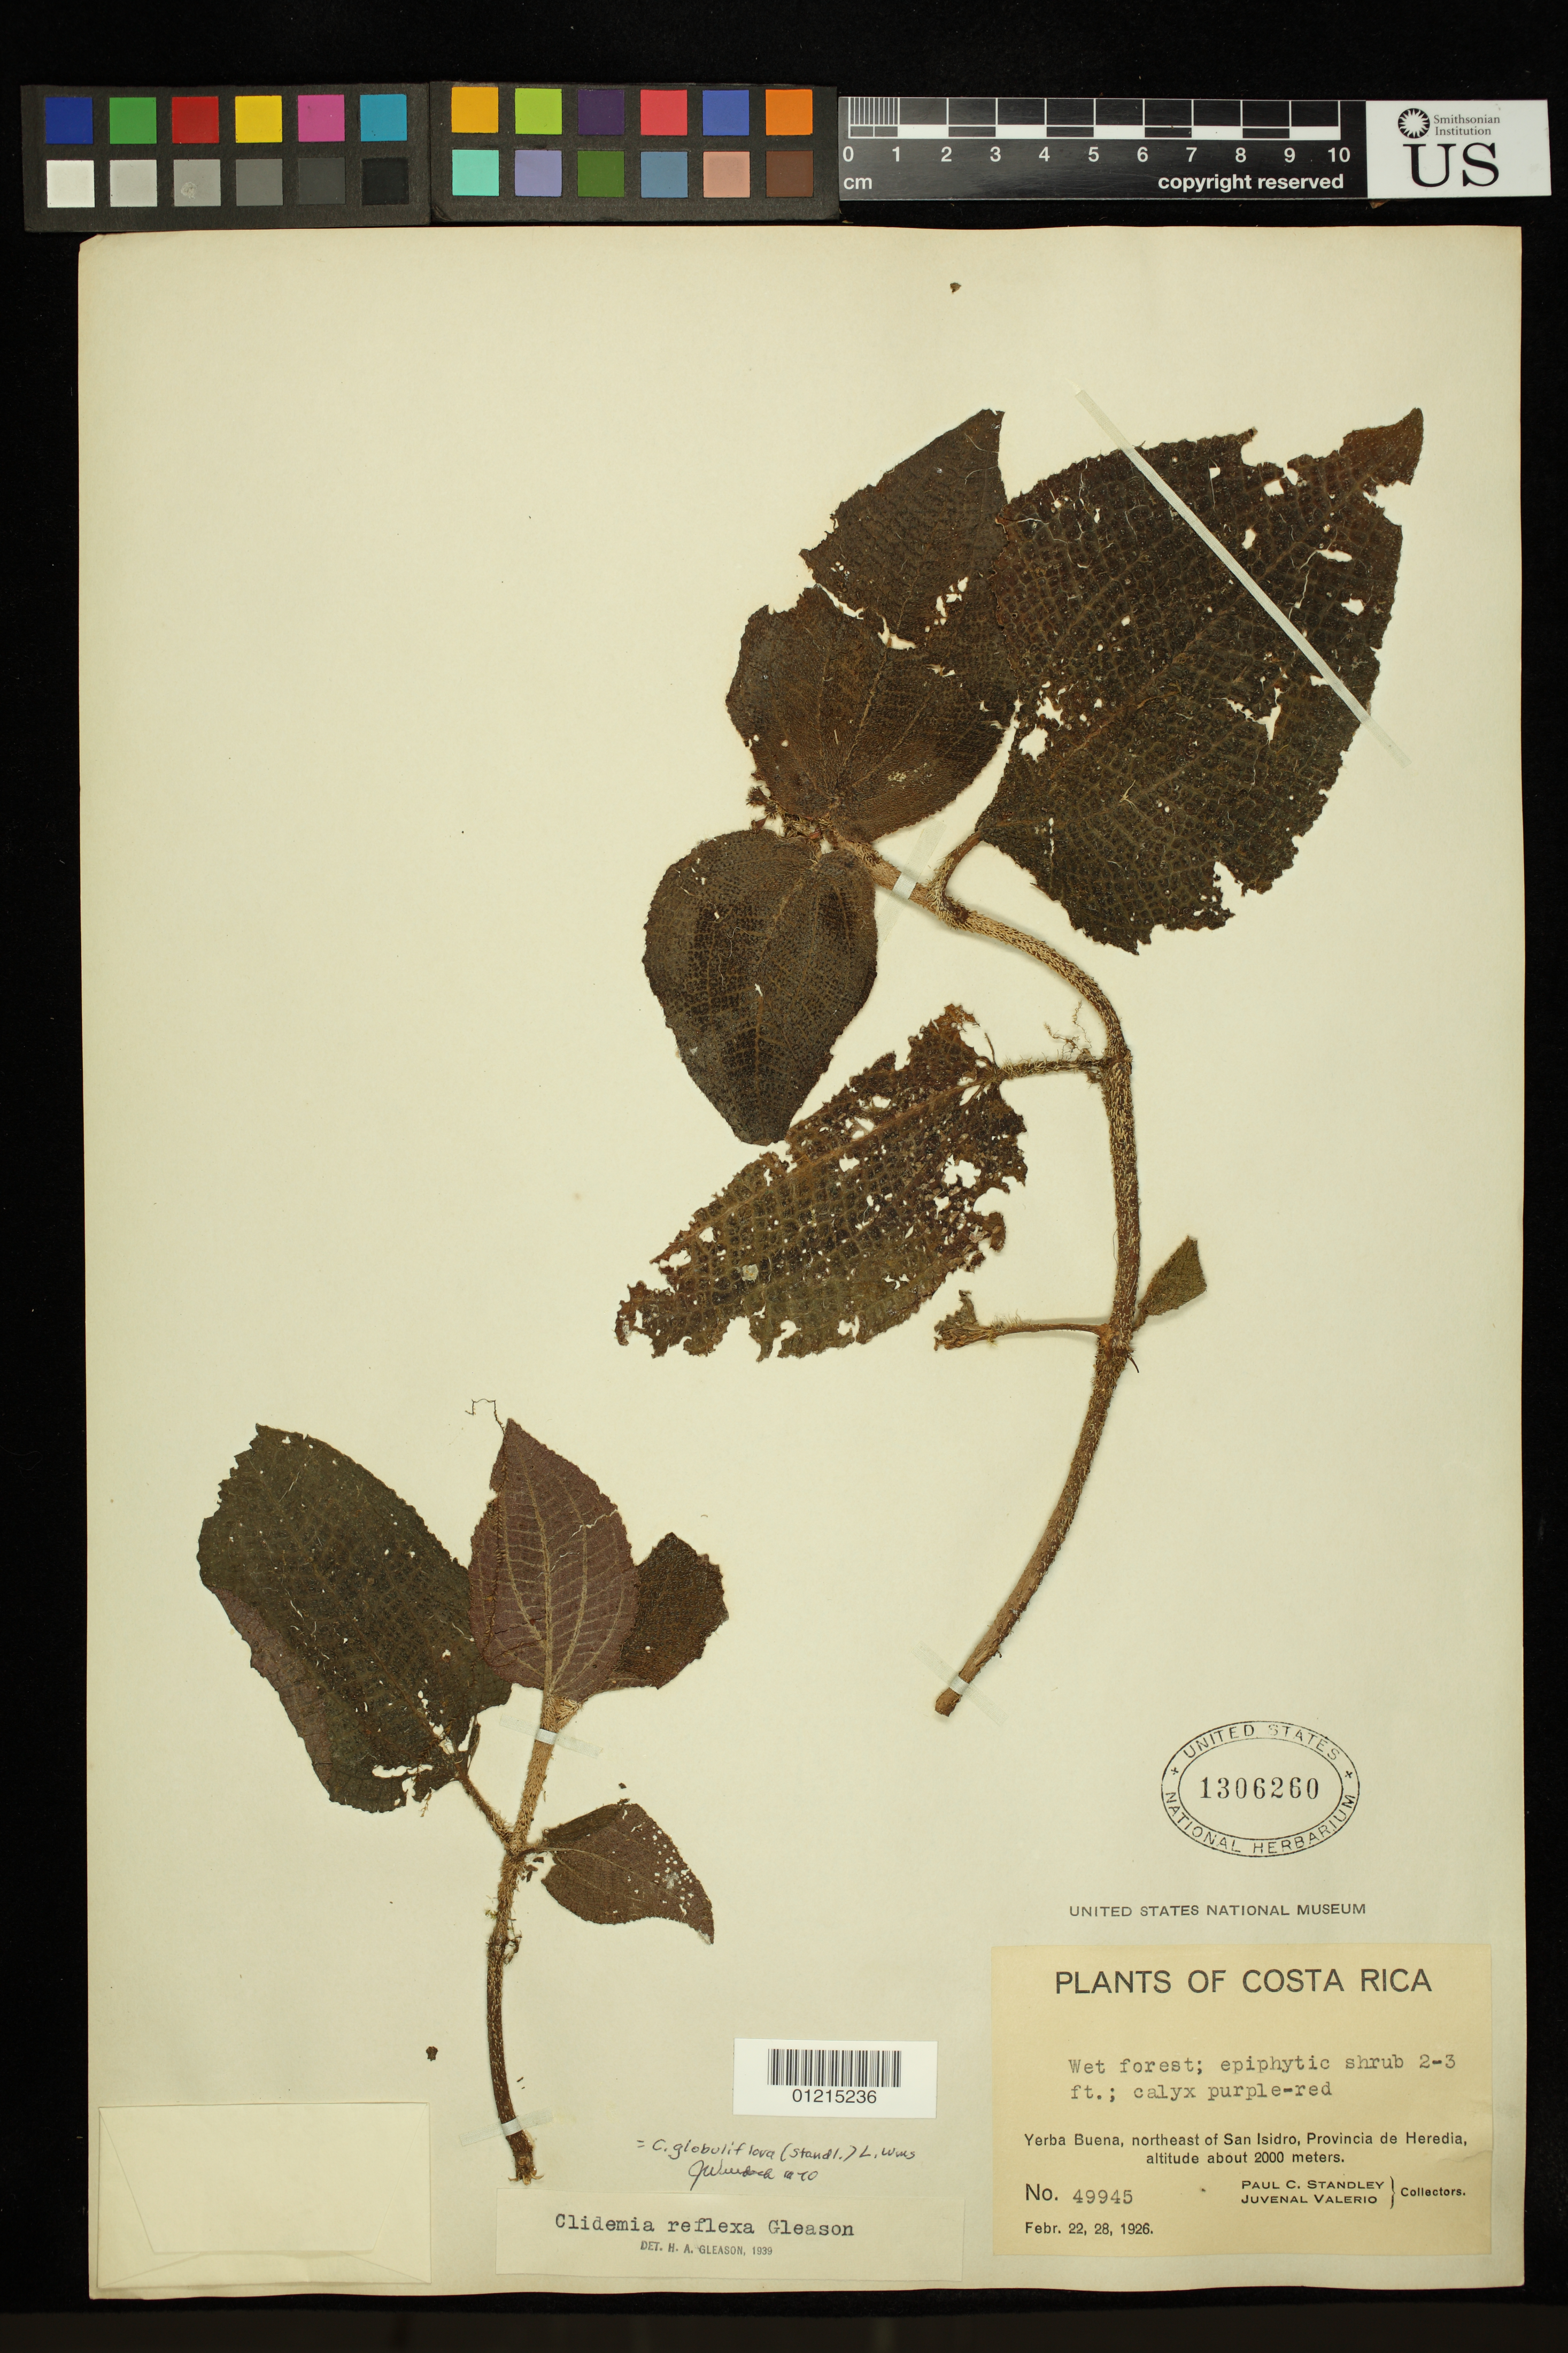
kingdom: Plantae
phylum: Tracheophyta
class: Magnoliopsida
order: Myrtales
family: Melastomataceae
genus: Clidemia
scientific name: Clidemia epiphytica var. trichocalyx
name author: (S.F. Blake) Wurdack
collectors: P. C. Standley & J. Valerio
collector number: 49945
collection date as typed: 22-28 Feb 1926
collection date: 1926-02-22/1926-02-28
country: Costa Rica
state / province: Heredia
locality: Yerba Buena, NE of San Isidro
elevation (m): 2000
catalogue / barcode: US 1306260